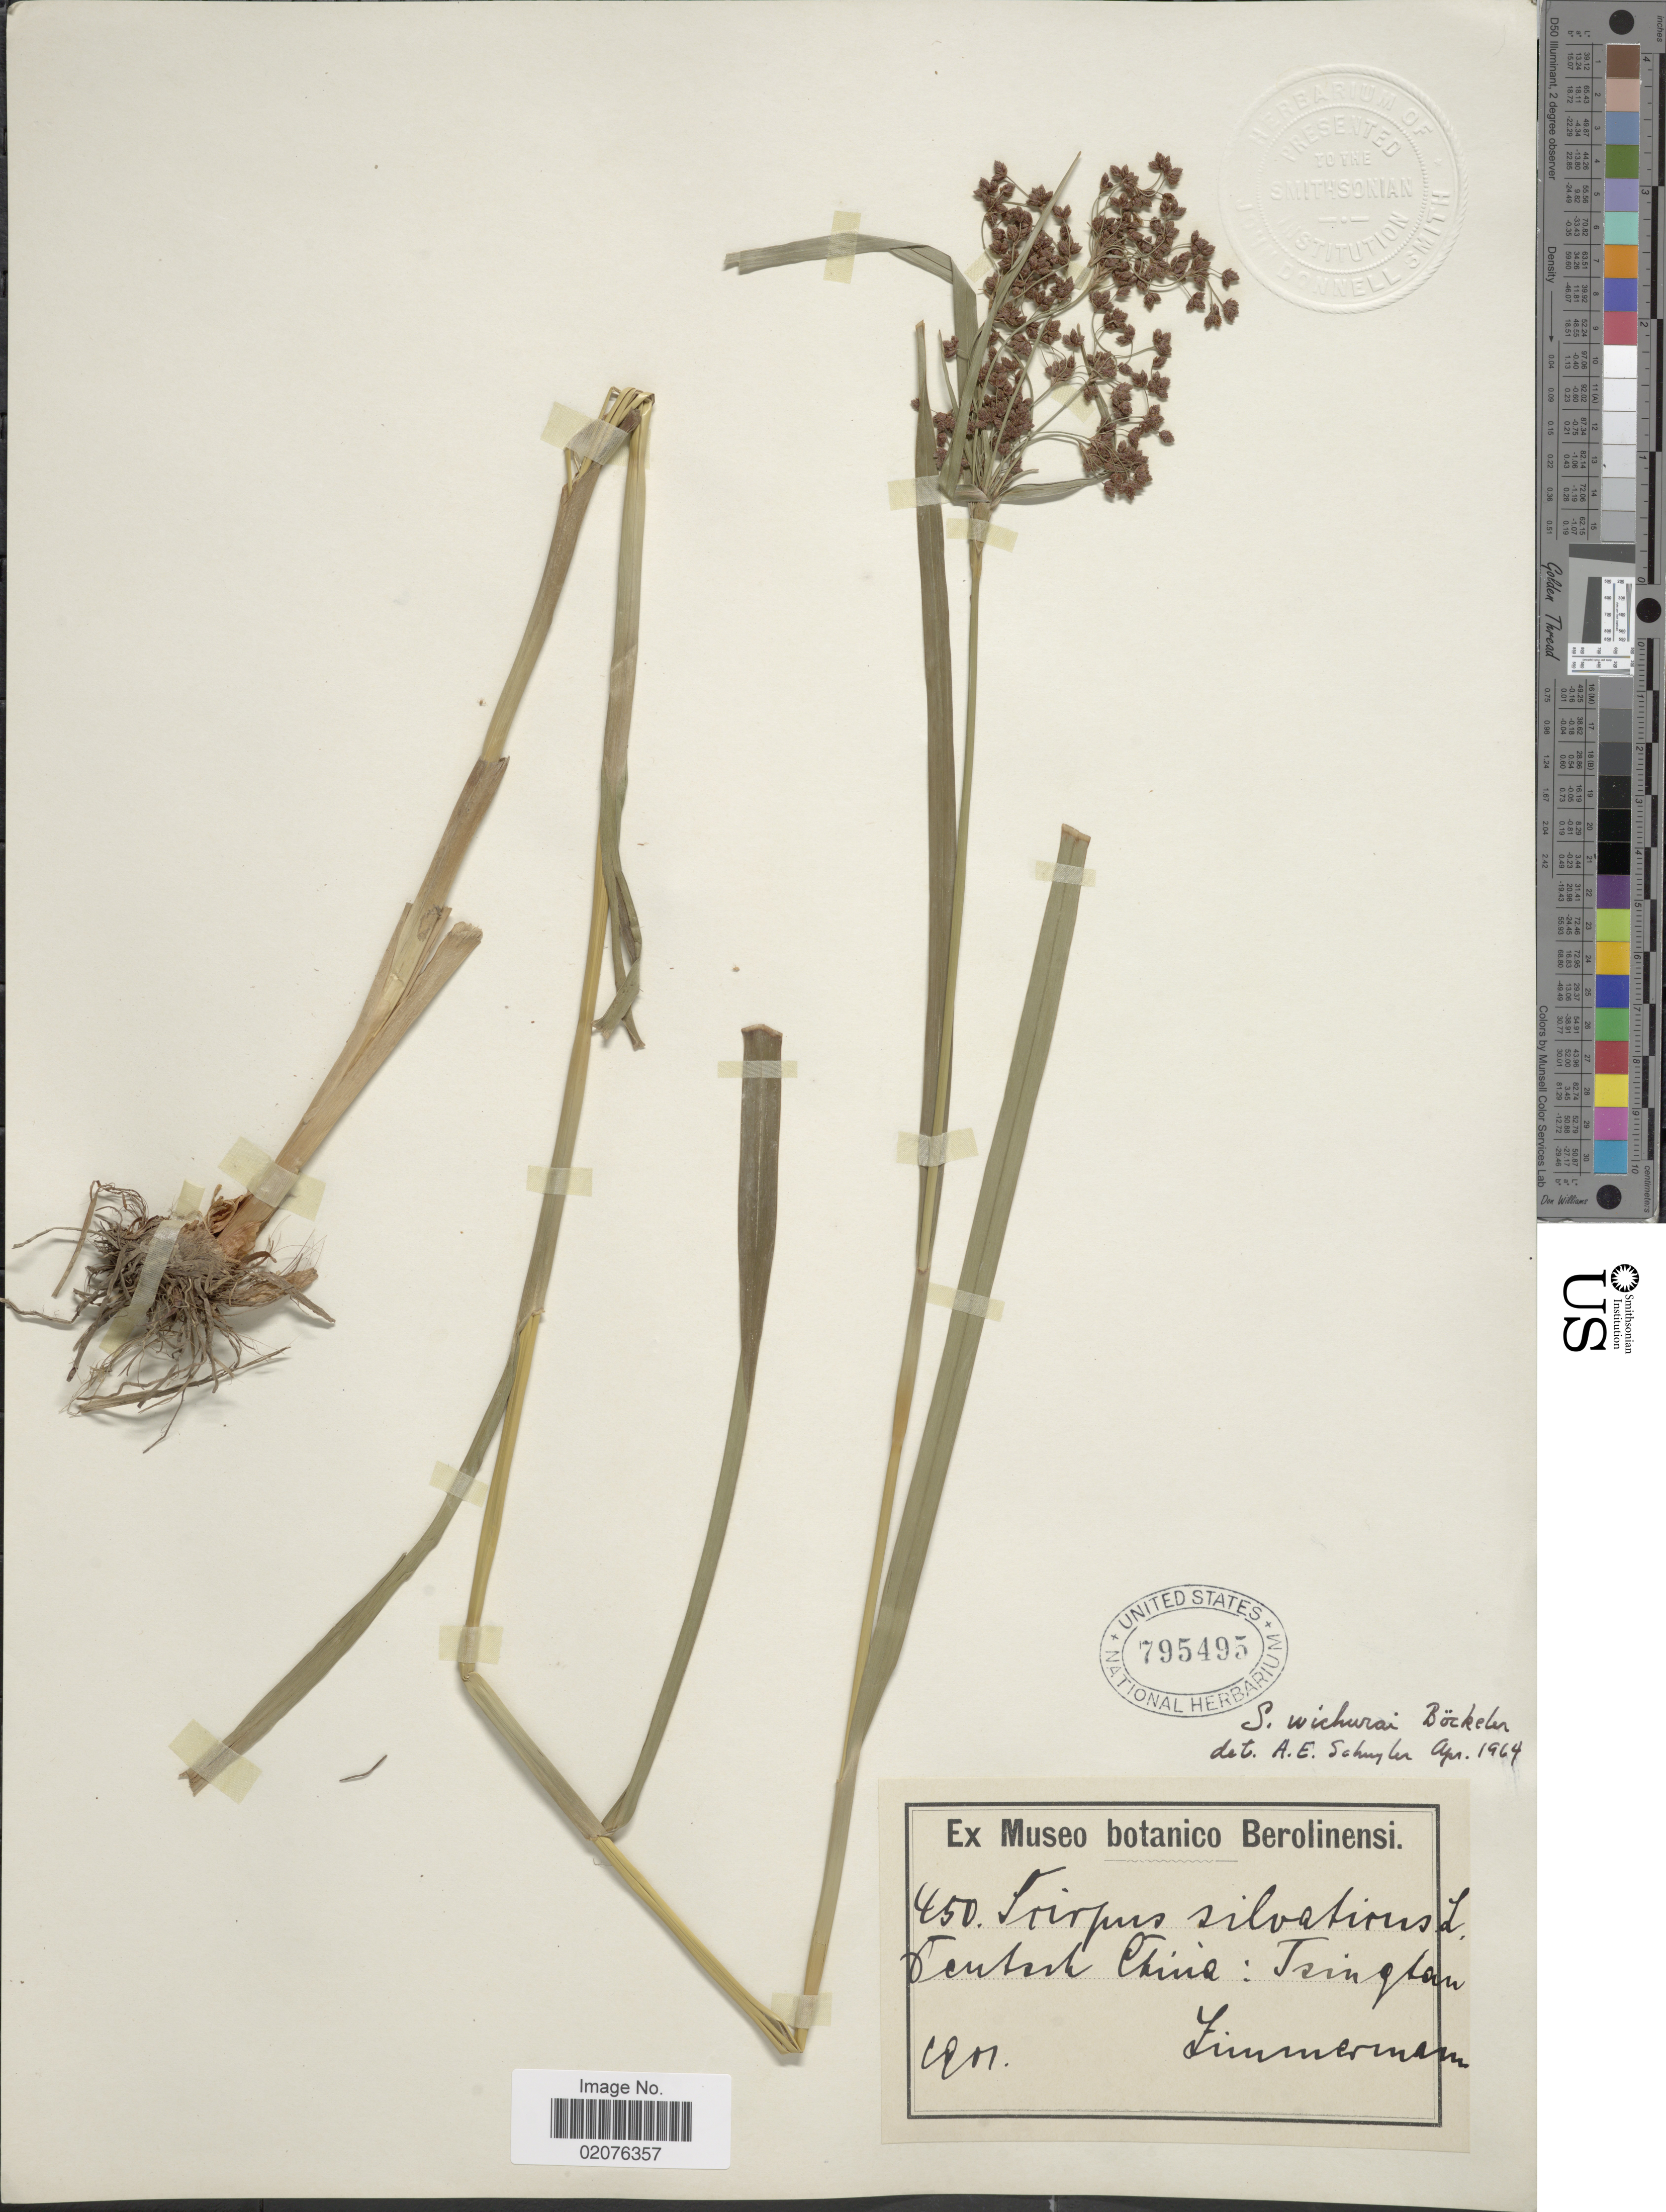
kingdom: Plantae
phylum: Tracheophyta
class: Liliopsida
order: Poales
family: Cyperaceae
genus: Scirpus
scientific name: Scirpus wichurae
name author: Boeckeler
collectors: -. Zimmermann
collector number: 450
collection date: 1901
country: China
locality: Deutsch China: Tsinghan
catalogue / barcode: US 795495